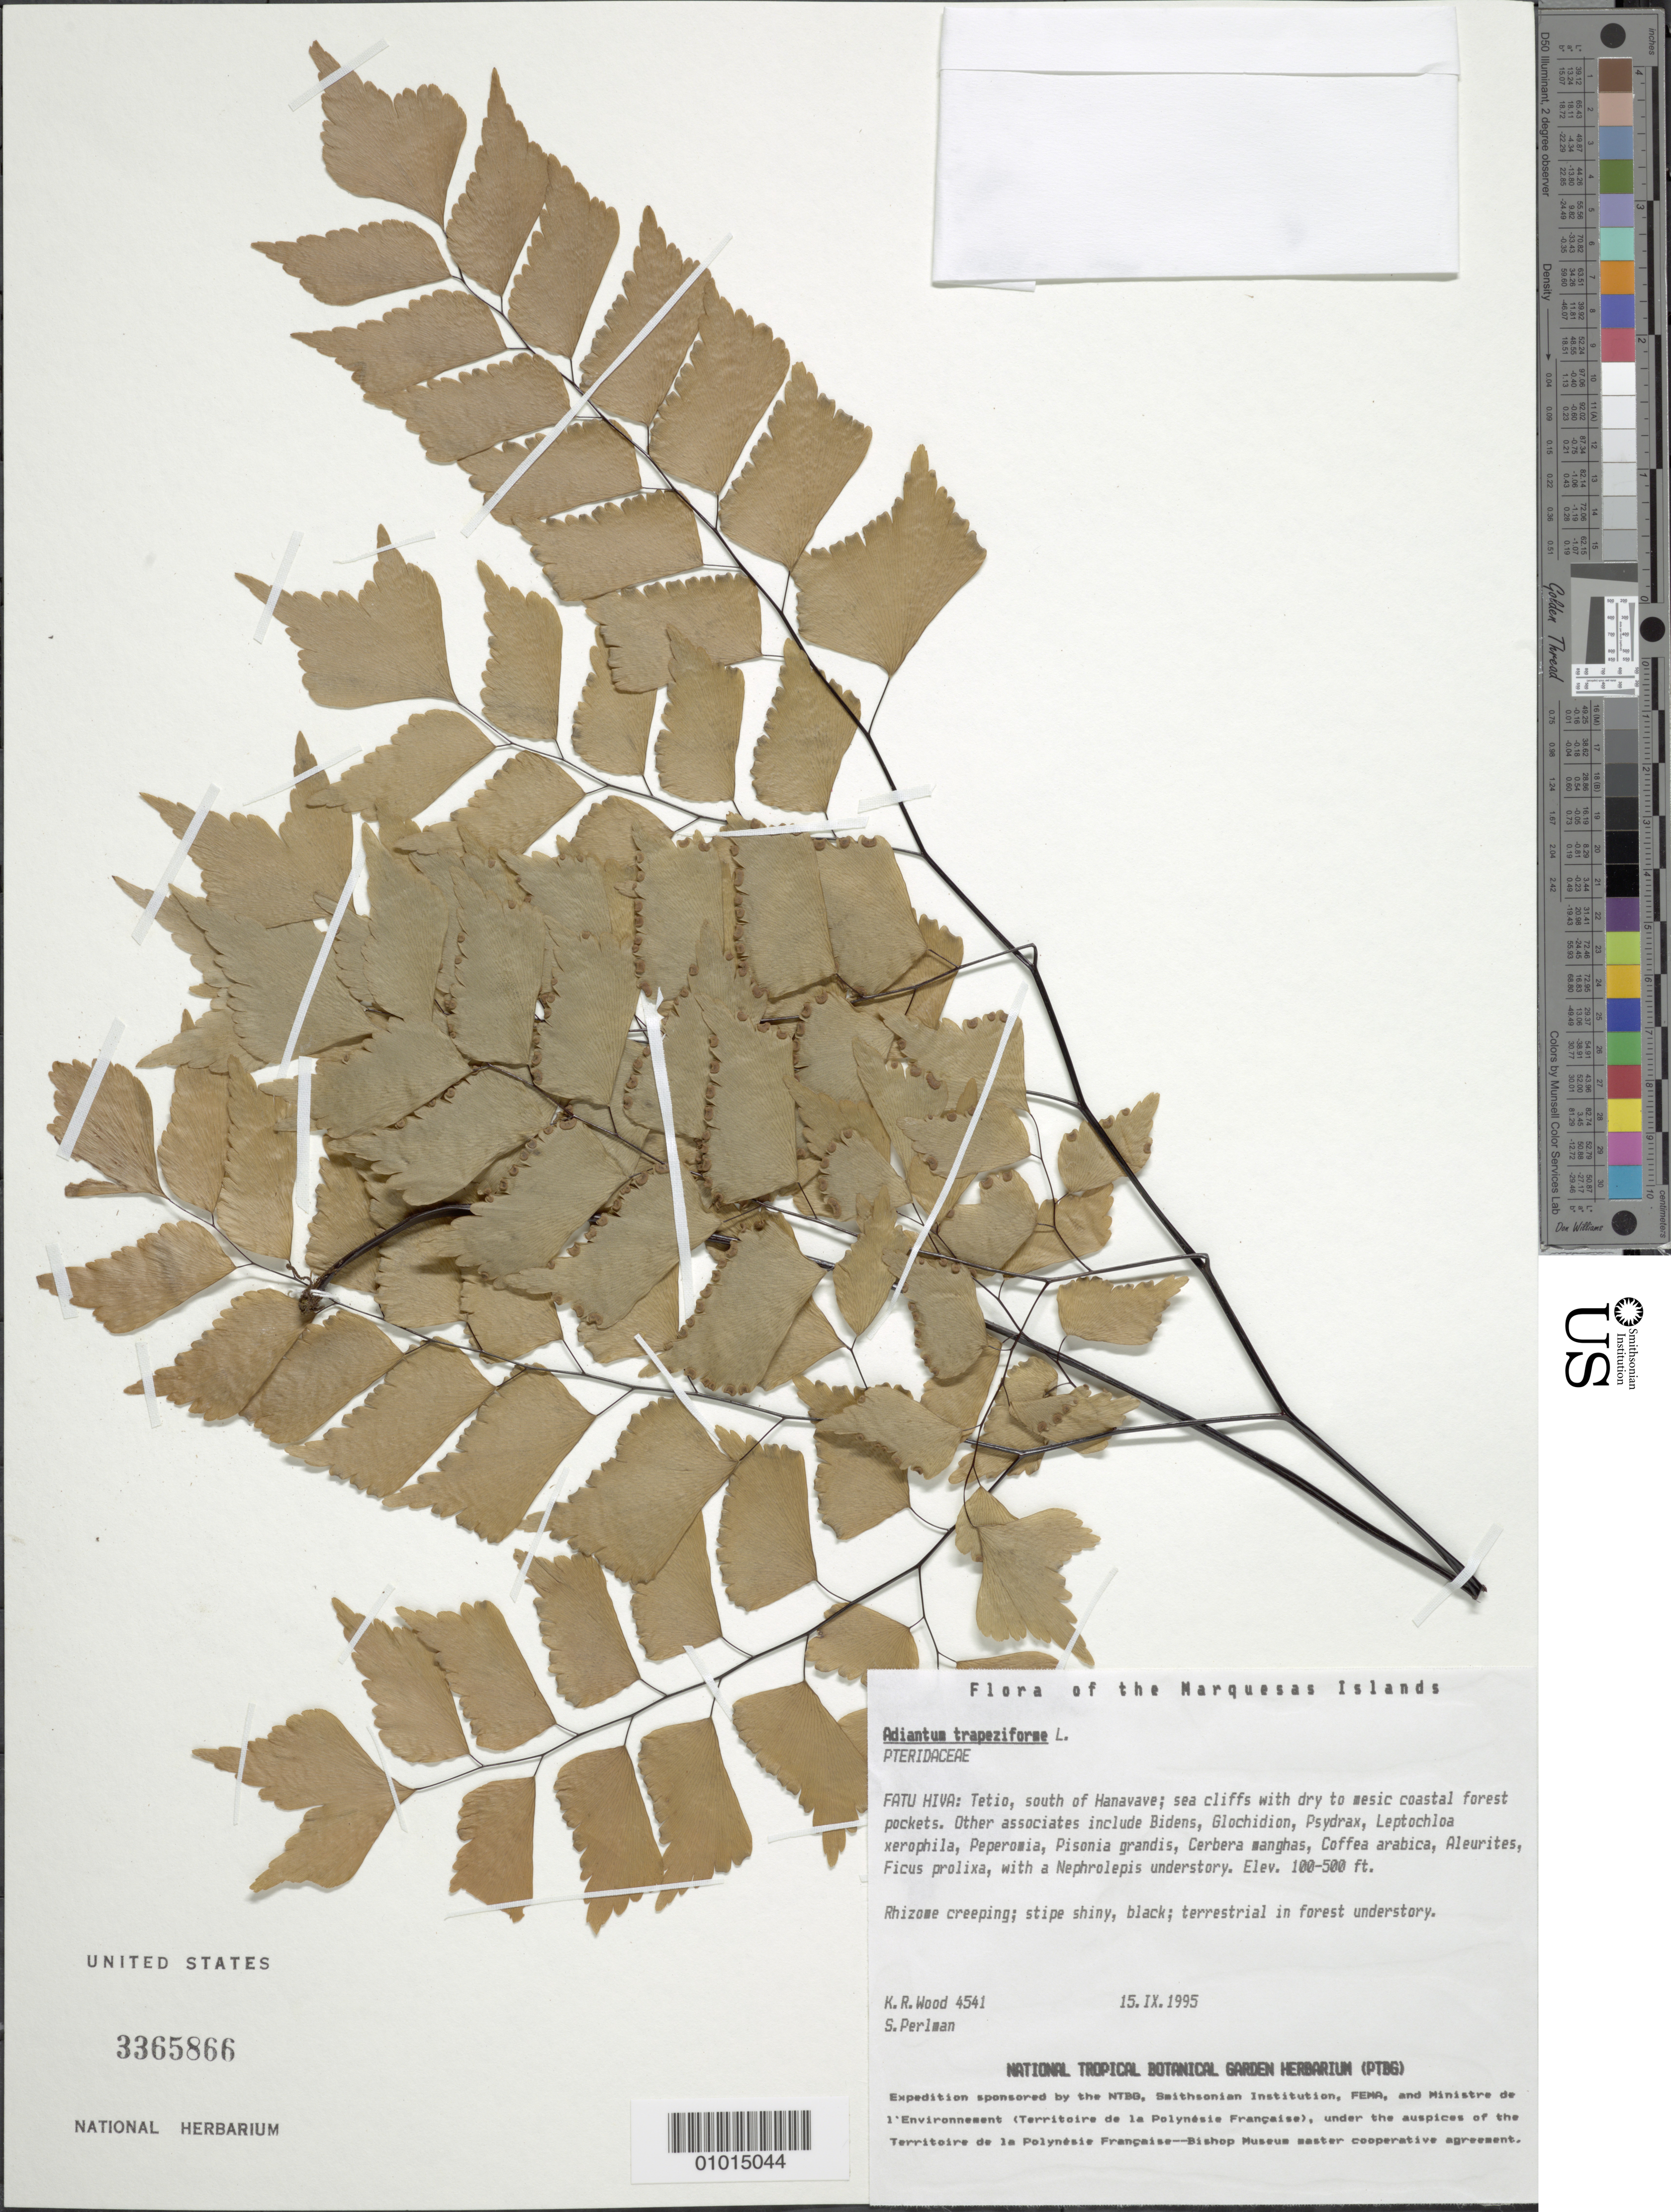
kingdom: Plantae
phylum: Tracheophyta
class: Polypodiopsida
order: Polypodiales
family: Pteridaceae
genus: Adiantum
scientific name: Adiantum trapeziforme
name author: L.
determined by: Wood, Kenneth R.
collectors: K. R. Wood & S. P. Perlman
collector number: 4541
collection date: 1995-09-15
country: French Polynesia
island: Fatu Hiva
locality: Tetio, S of Hanavave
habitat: Coastal sea cliffs w/ dry to mesic coastal forest pockets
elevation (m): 31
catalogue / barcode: US 3365866